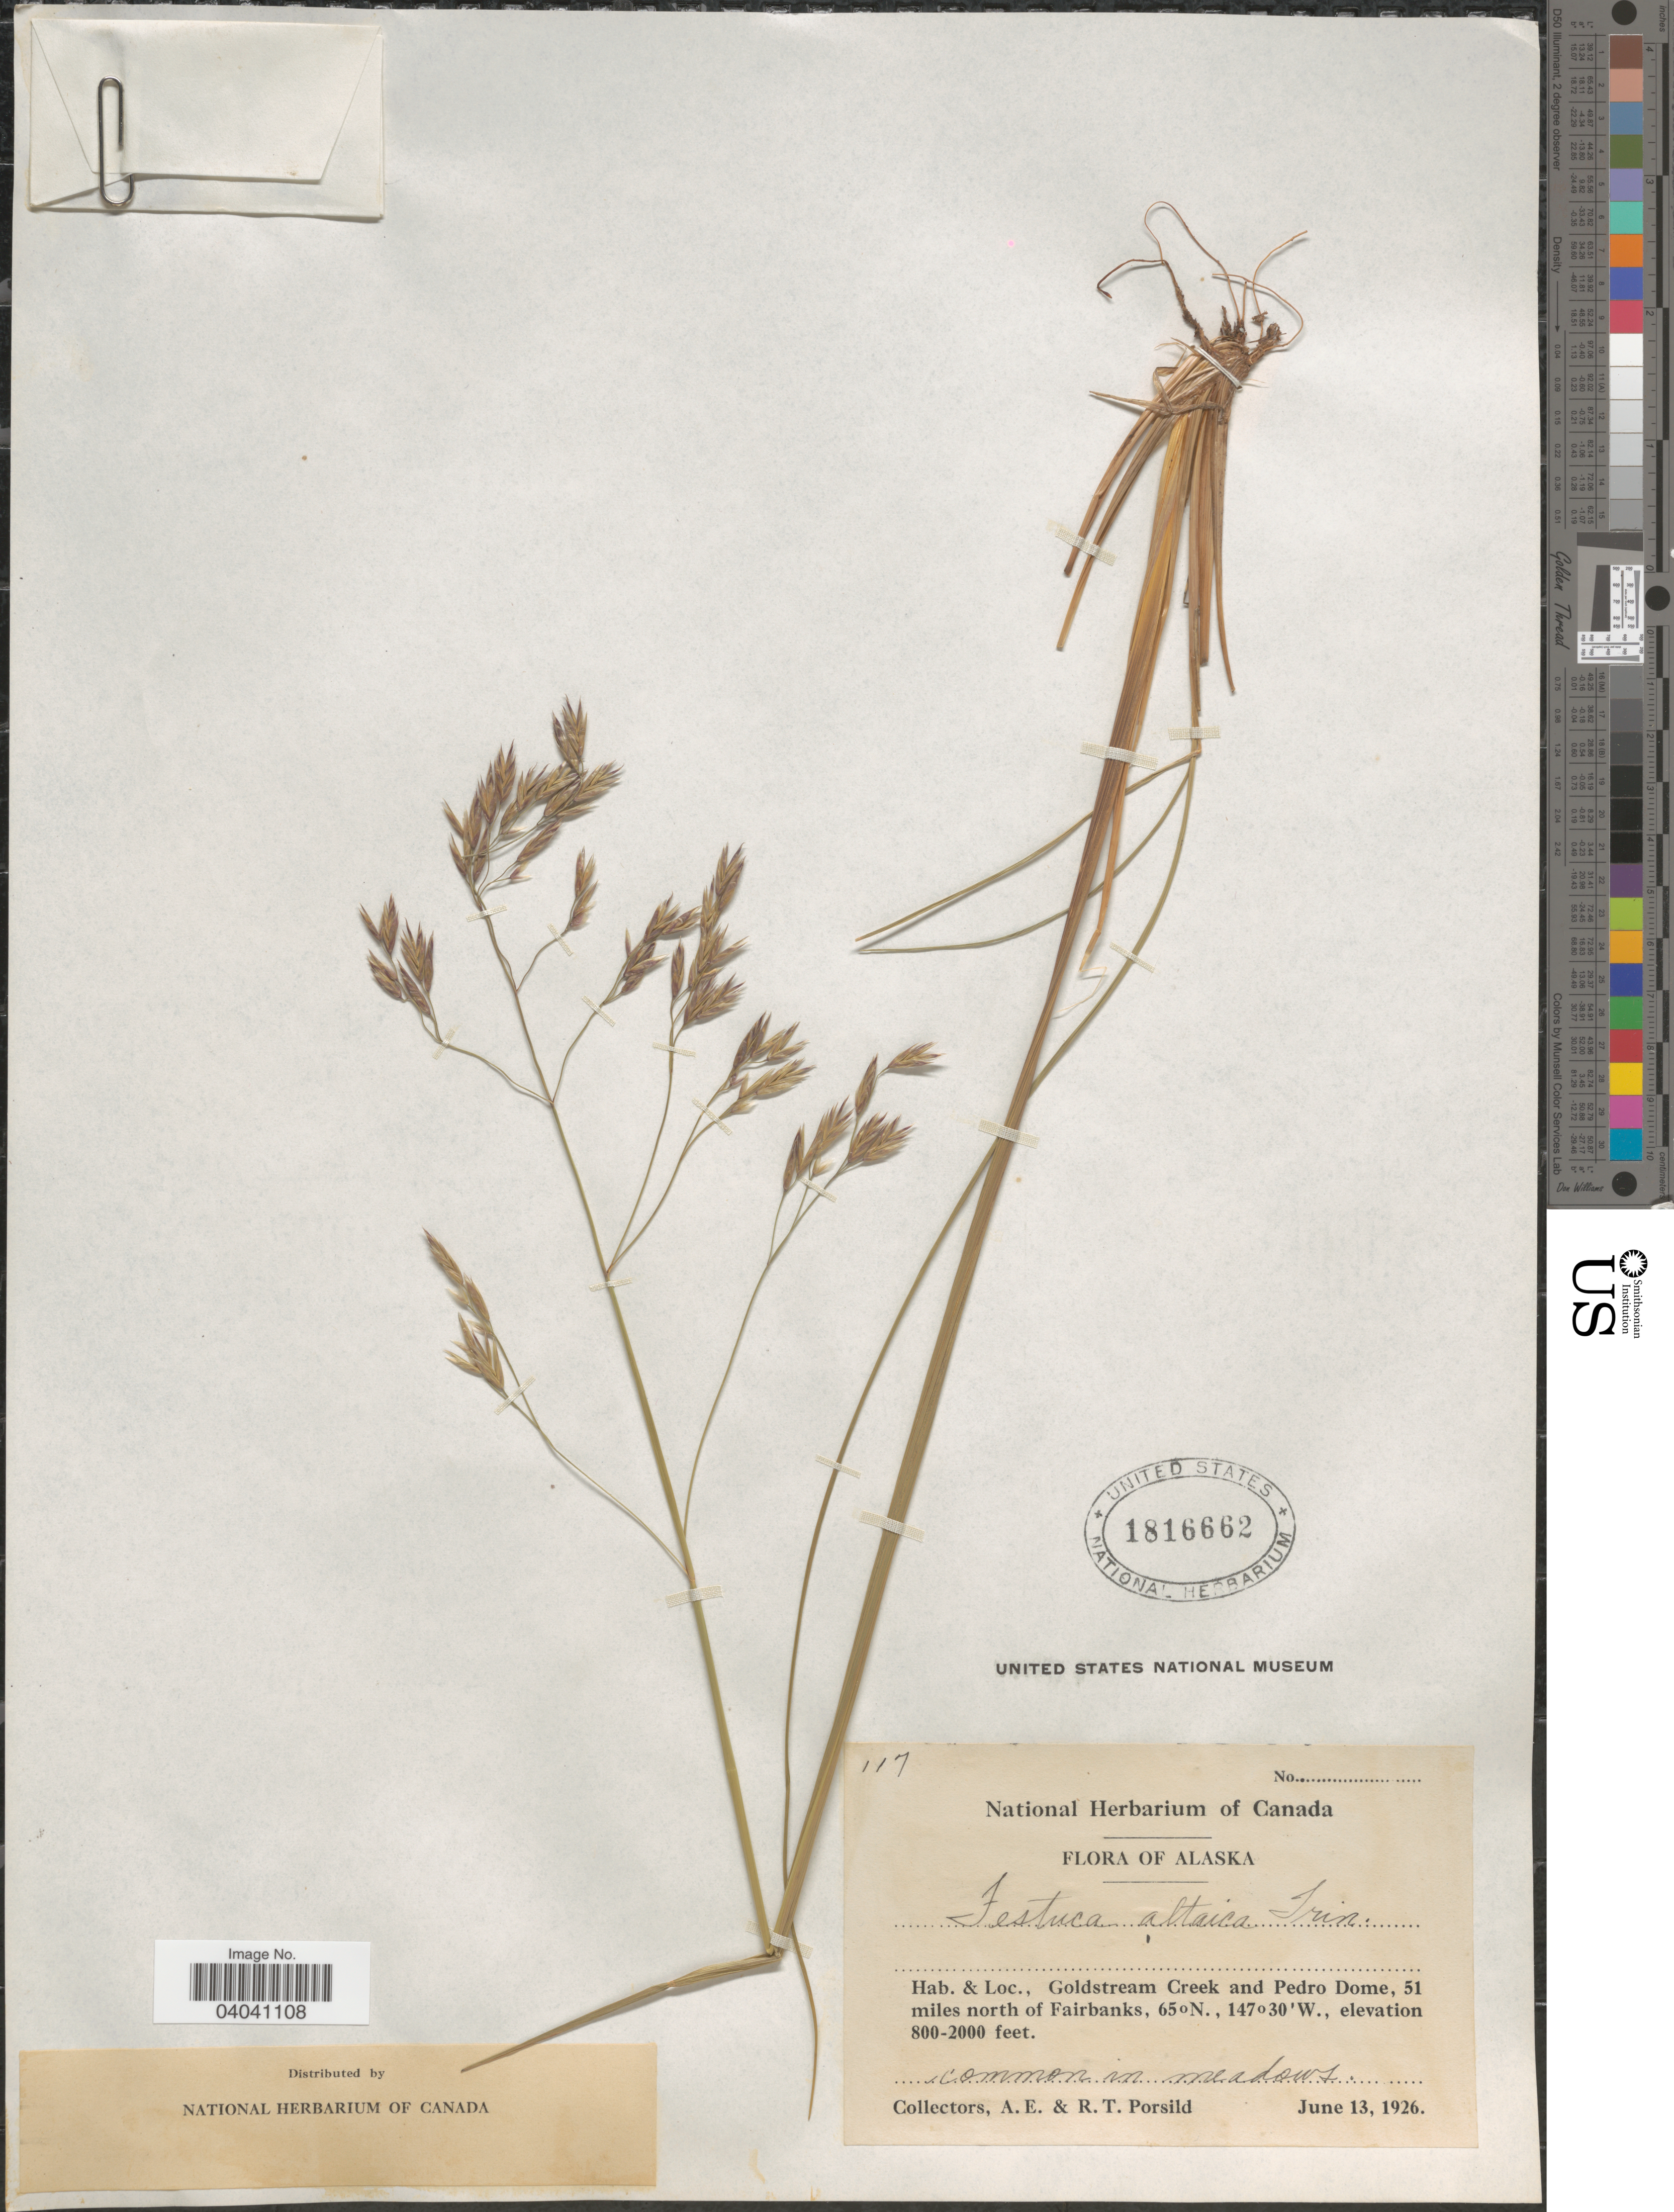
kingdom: Plantae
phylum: Tracheophyta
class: Liliopsida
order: Poales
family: Poaceae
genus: Festuca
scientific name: Festuca altaica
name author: Trin.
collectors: A. E. Porsild & R. T. Porsild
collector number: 117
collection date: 1926-06-13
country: United States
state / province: Alaska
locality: Goldstream Creek and Pedro Dome, 51 miles north of Fairbanks.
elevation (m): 244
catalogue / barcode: US 1816662